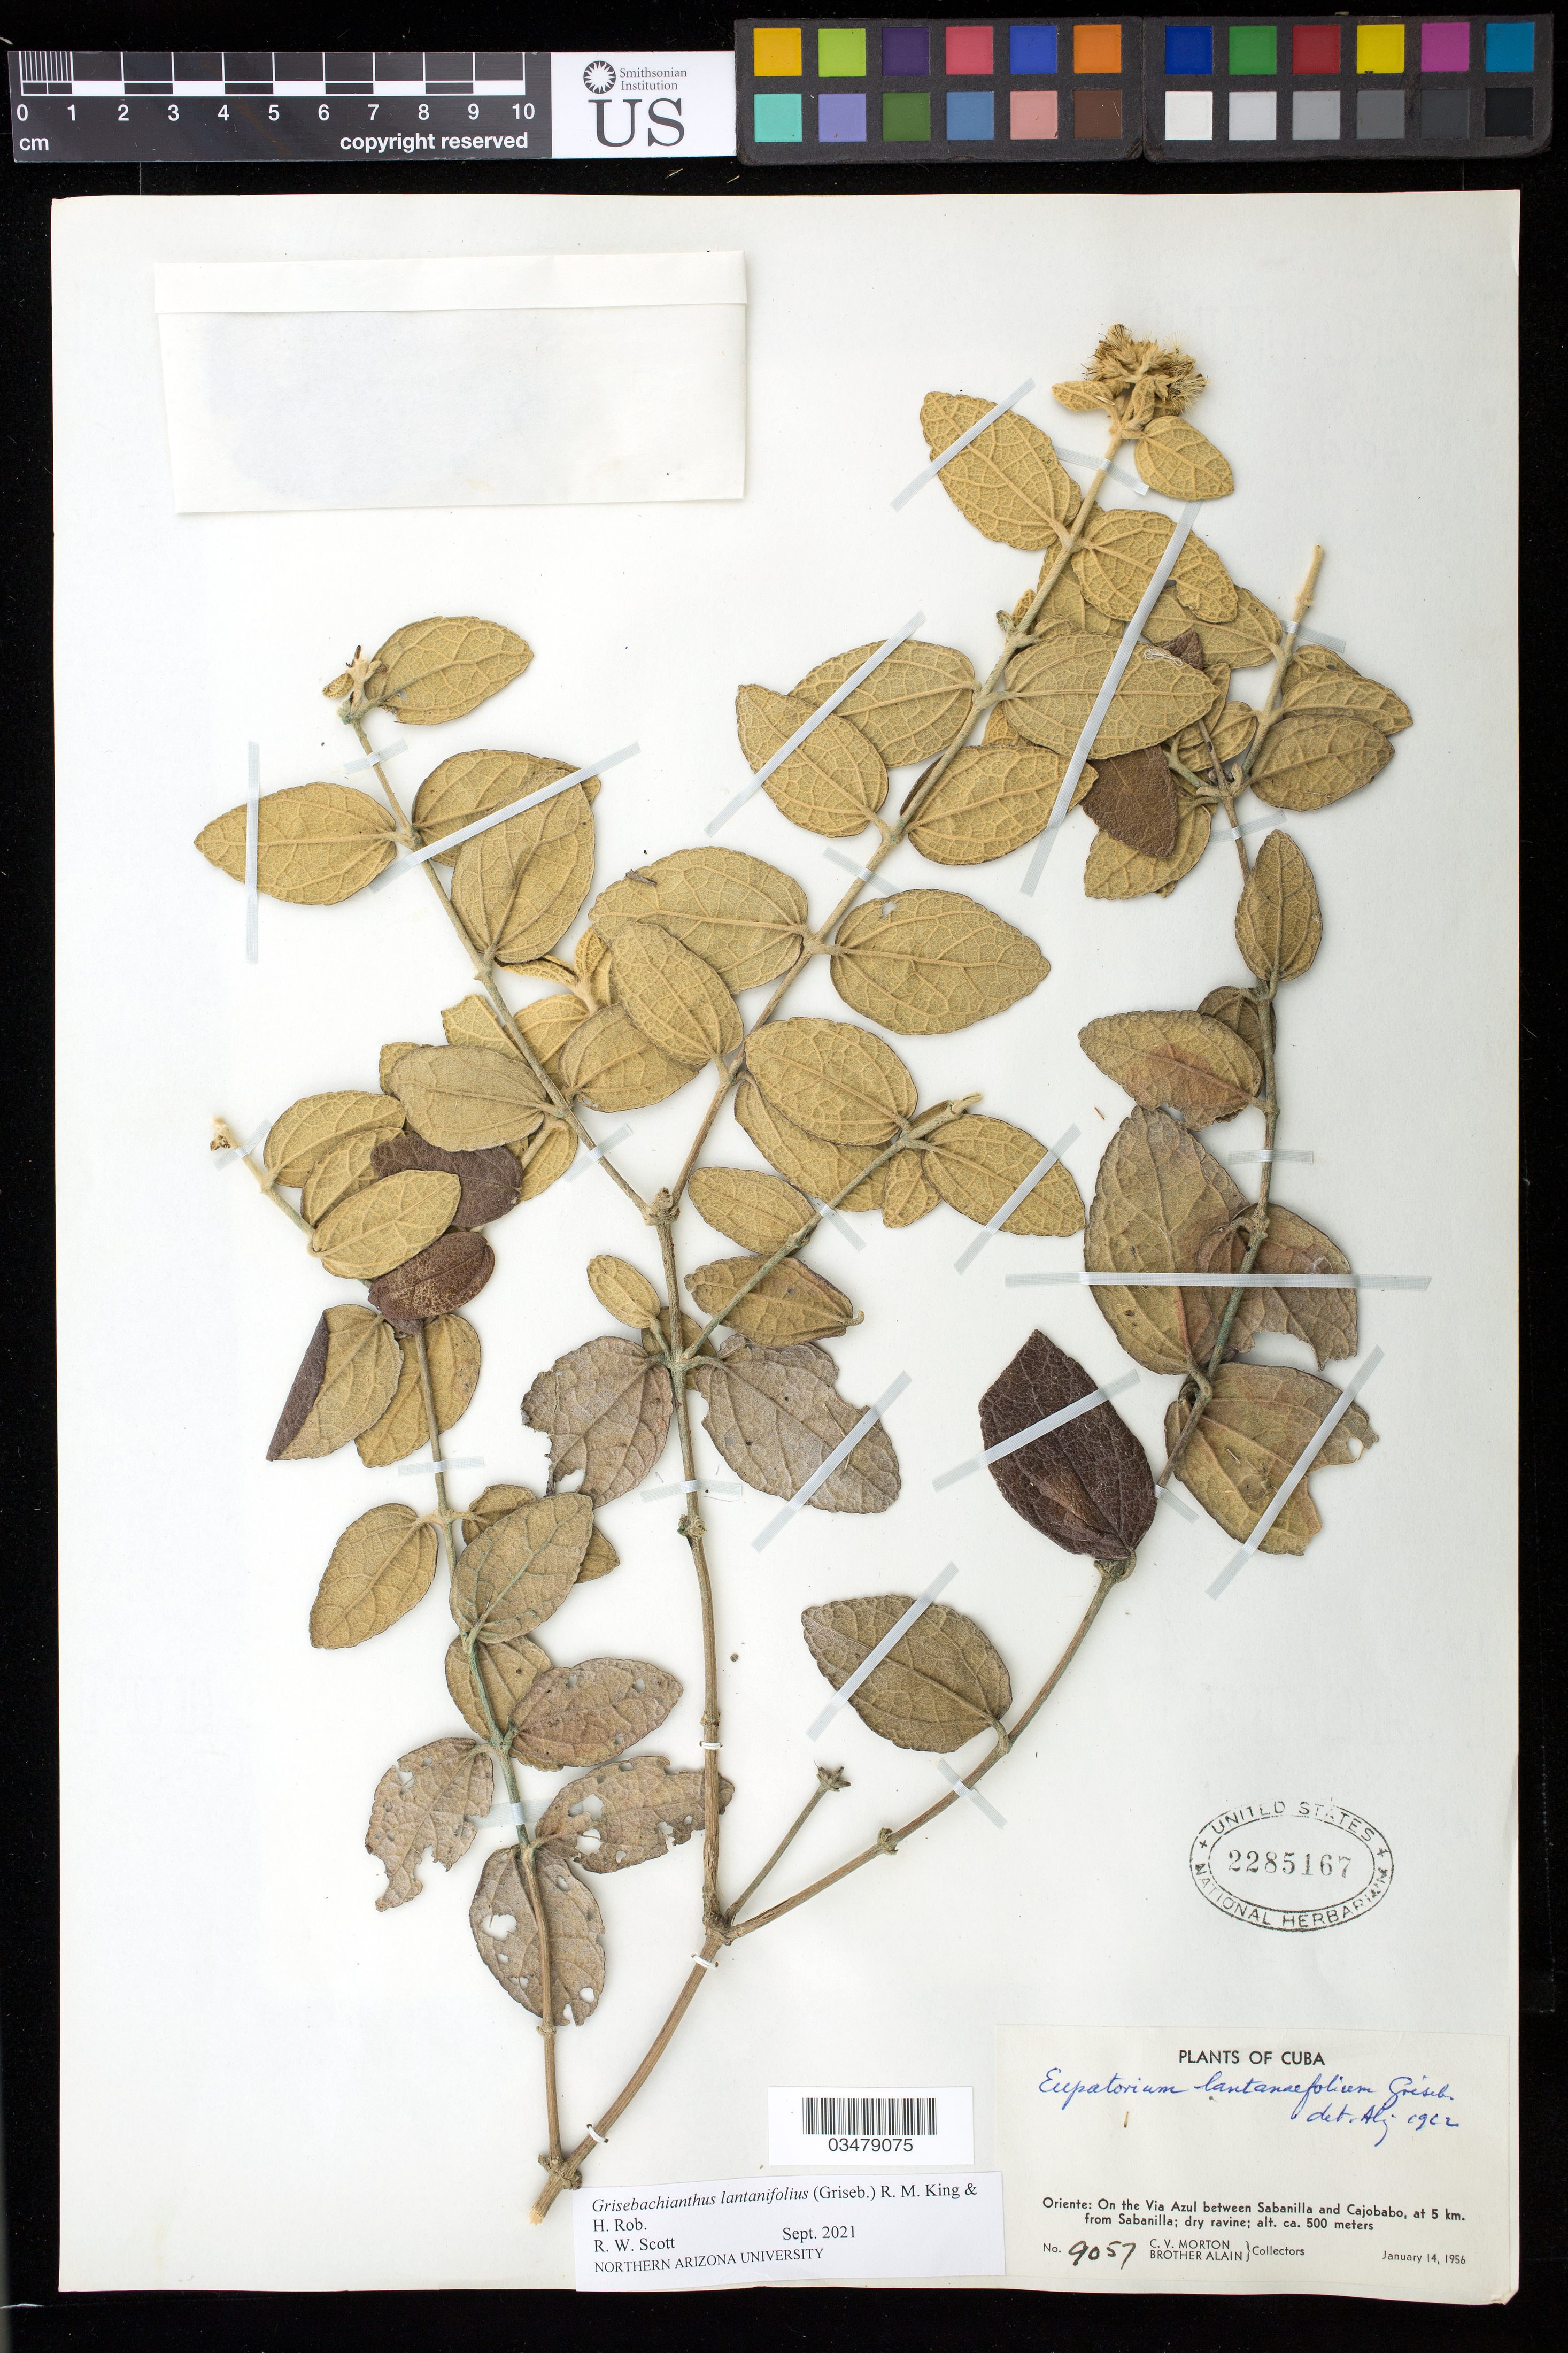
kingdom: Plantae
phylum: Tracheophyta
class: Magnoliopsida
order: Asterales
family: Asteraceae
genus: Grisebachianthus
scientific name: Grisebachianthus lantanifolius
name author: (Griseb.) R.M. King & H. Rob.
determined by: Scott, R. W.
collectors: C. V. Morton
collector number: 9057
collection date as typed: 14 Jan 1956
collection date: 1956-01-14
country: Cuba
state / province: Oriente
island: Cuba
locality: On the Vía Azul between Sabanilla and Cajobabo, at 5 km from Sabanilla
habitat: Dry ravine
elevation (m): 500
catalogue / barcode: US 2285167